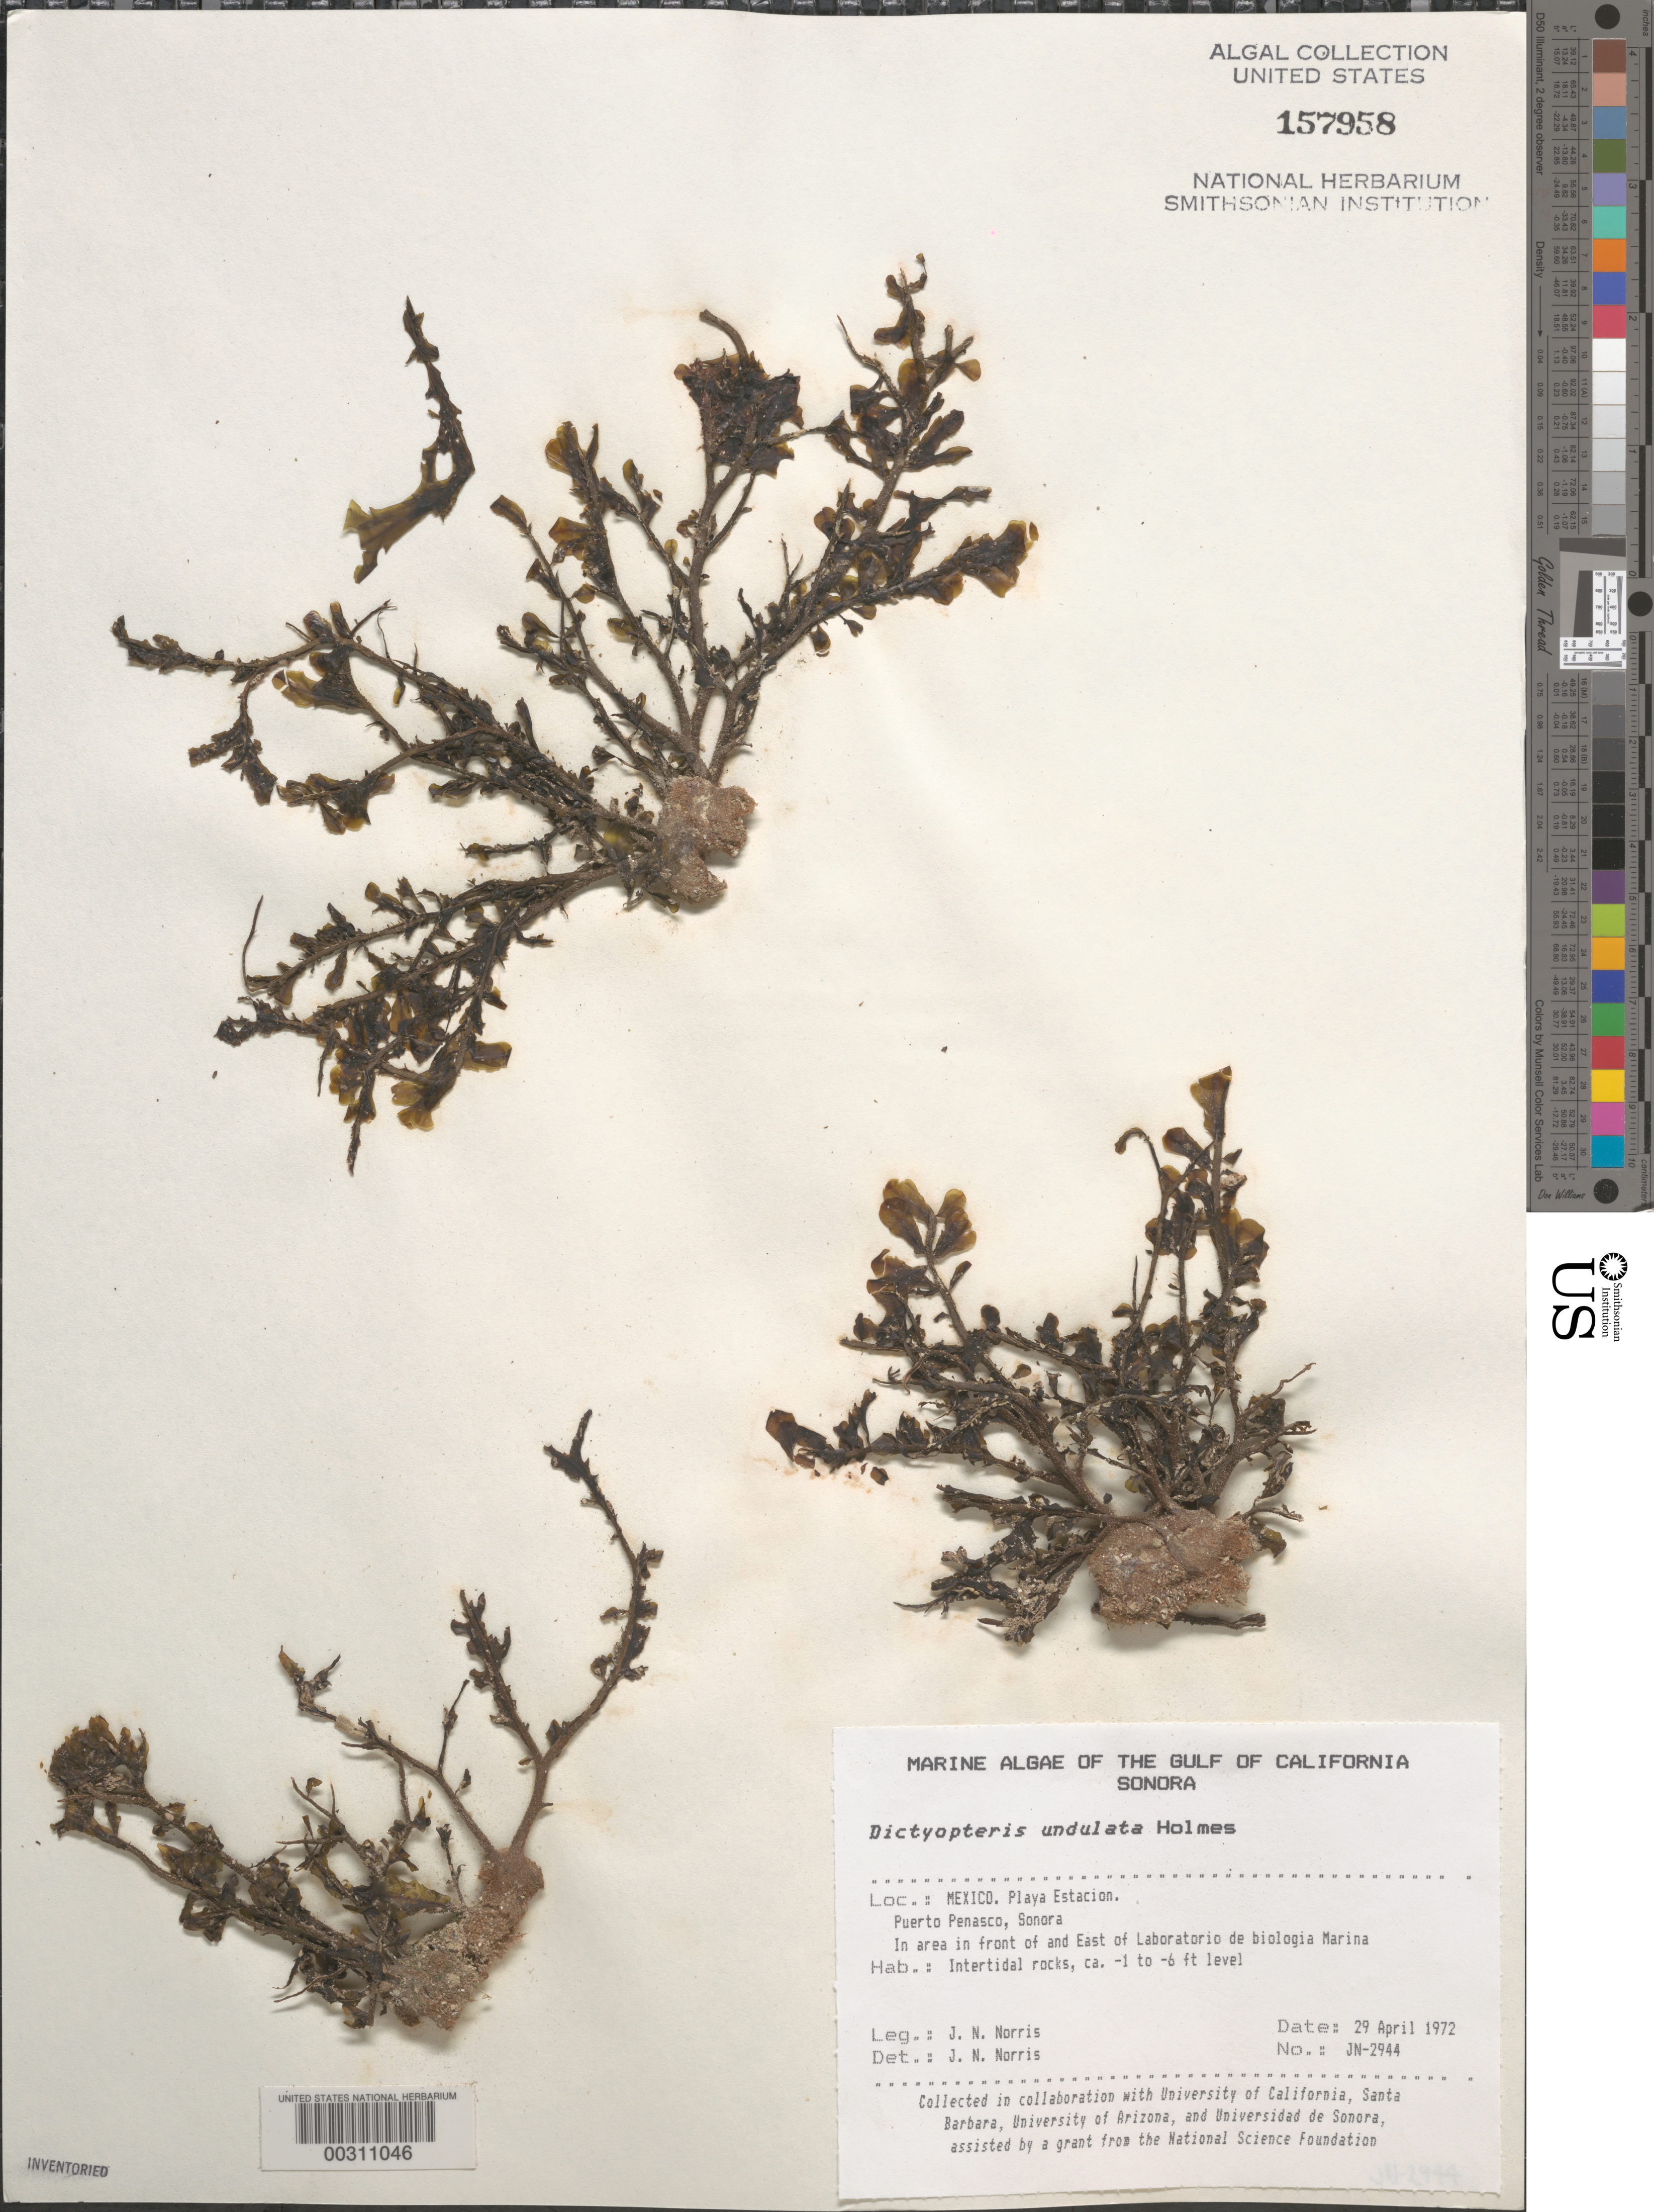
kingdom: Chromista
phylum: Ochrophyta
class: Phaeophyceae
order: Dictyotales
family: Dictyotaceae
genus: Dictyopteris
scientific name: Dictyopteris undulata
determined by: Norris, James N.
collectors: J. N. Norris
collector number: JN-2944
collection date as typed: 29 Apr 1972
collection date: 1972-04-29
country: Mexico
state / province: Sonora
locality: Playa Estacion, Puerto Penasco, marine laboratory area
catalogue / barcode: US 157958